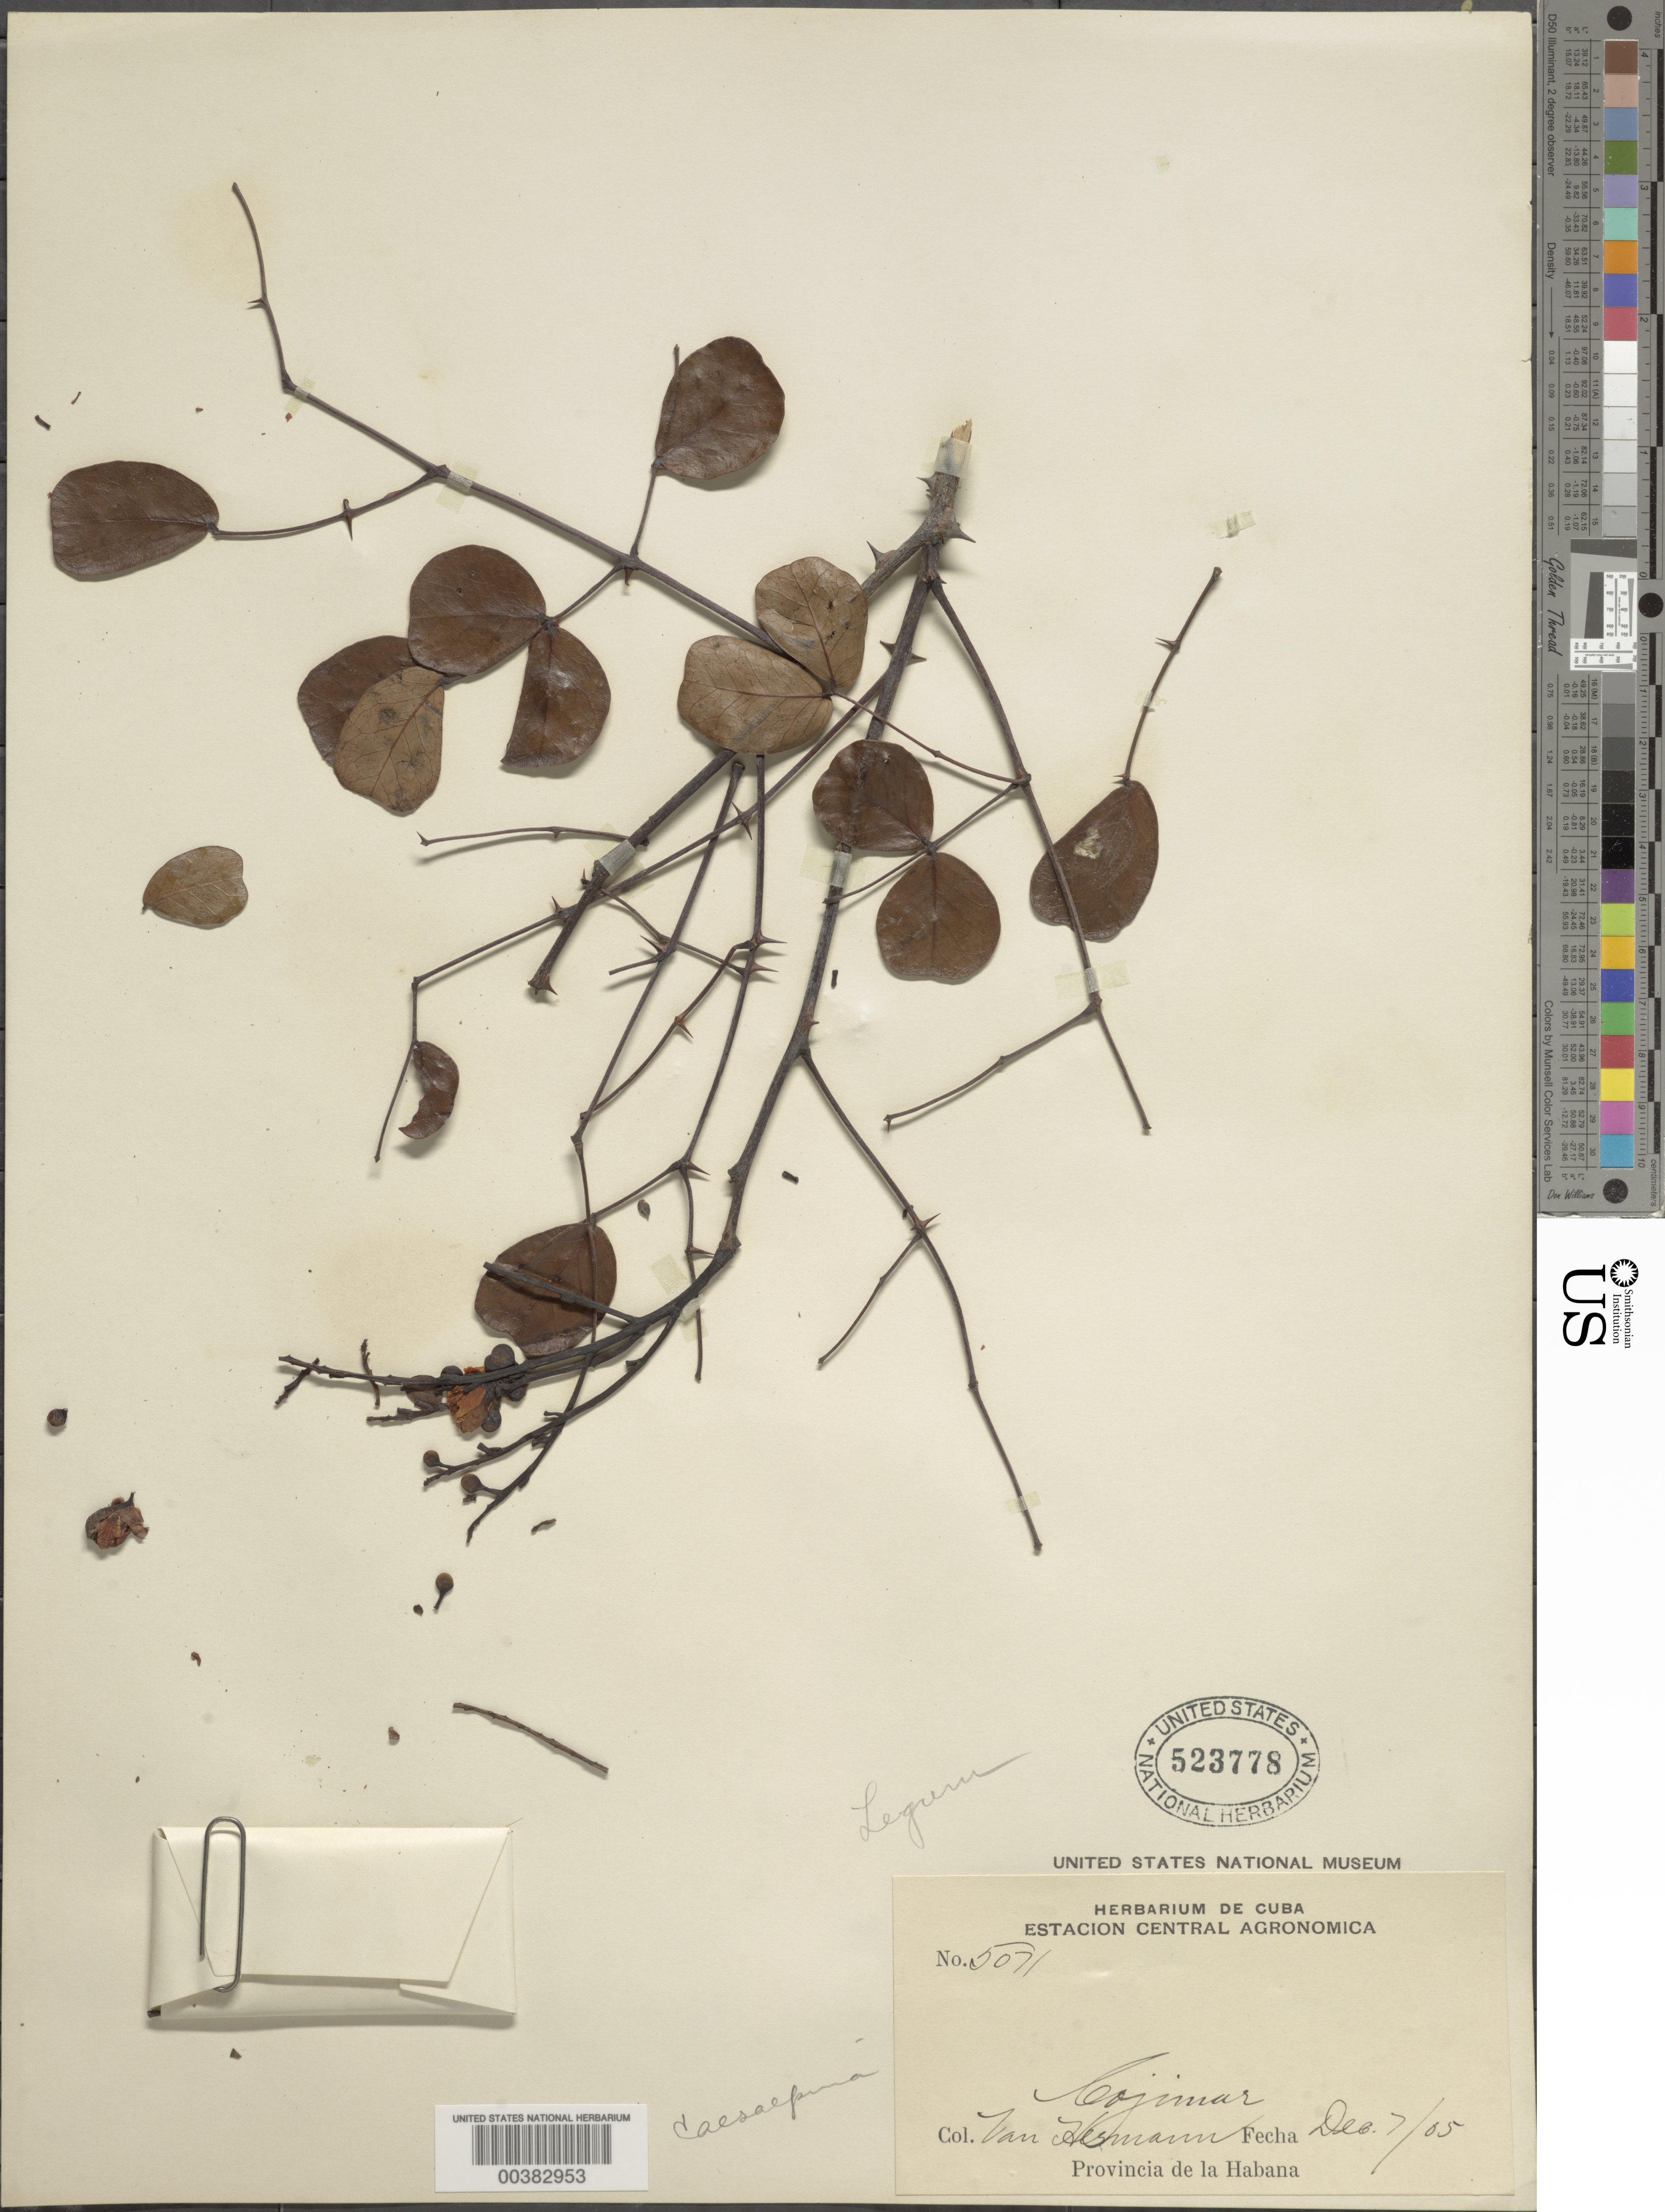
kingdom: Plantae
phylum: Tracheophyta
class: Magnoliopsida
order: Fabales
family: Fabaceae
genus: Tara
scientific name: Tara vesicaria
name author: (L.) Molinari et al.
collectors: H. A. Van Hermann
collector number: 5071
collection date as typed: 07 Dec 1905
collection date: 1905-12-07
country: Cuba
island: Greater Antilles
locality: Cojimar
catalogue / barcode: US 523778